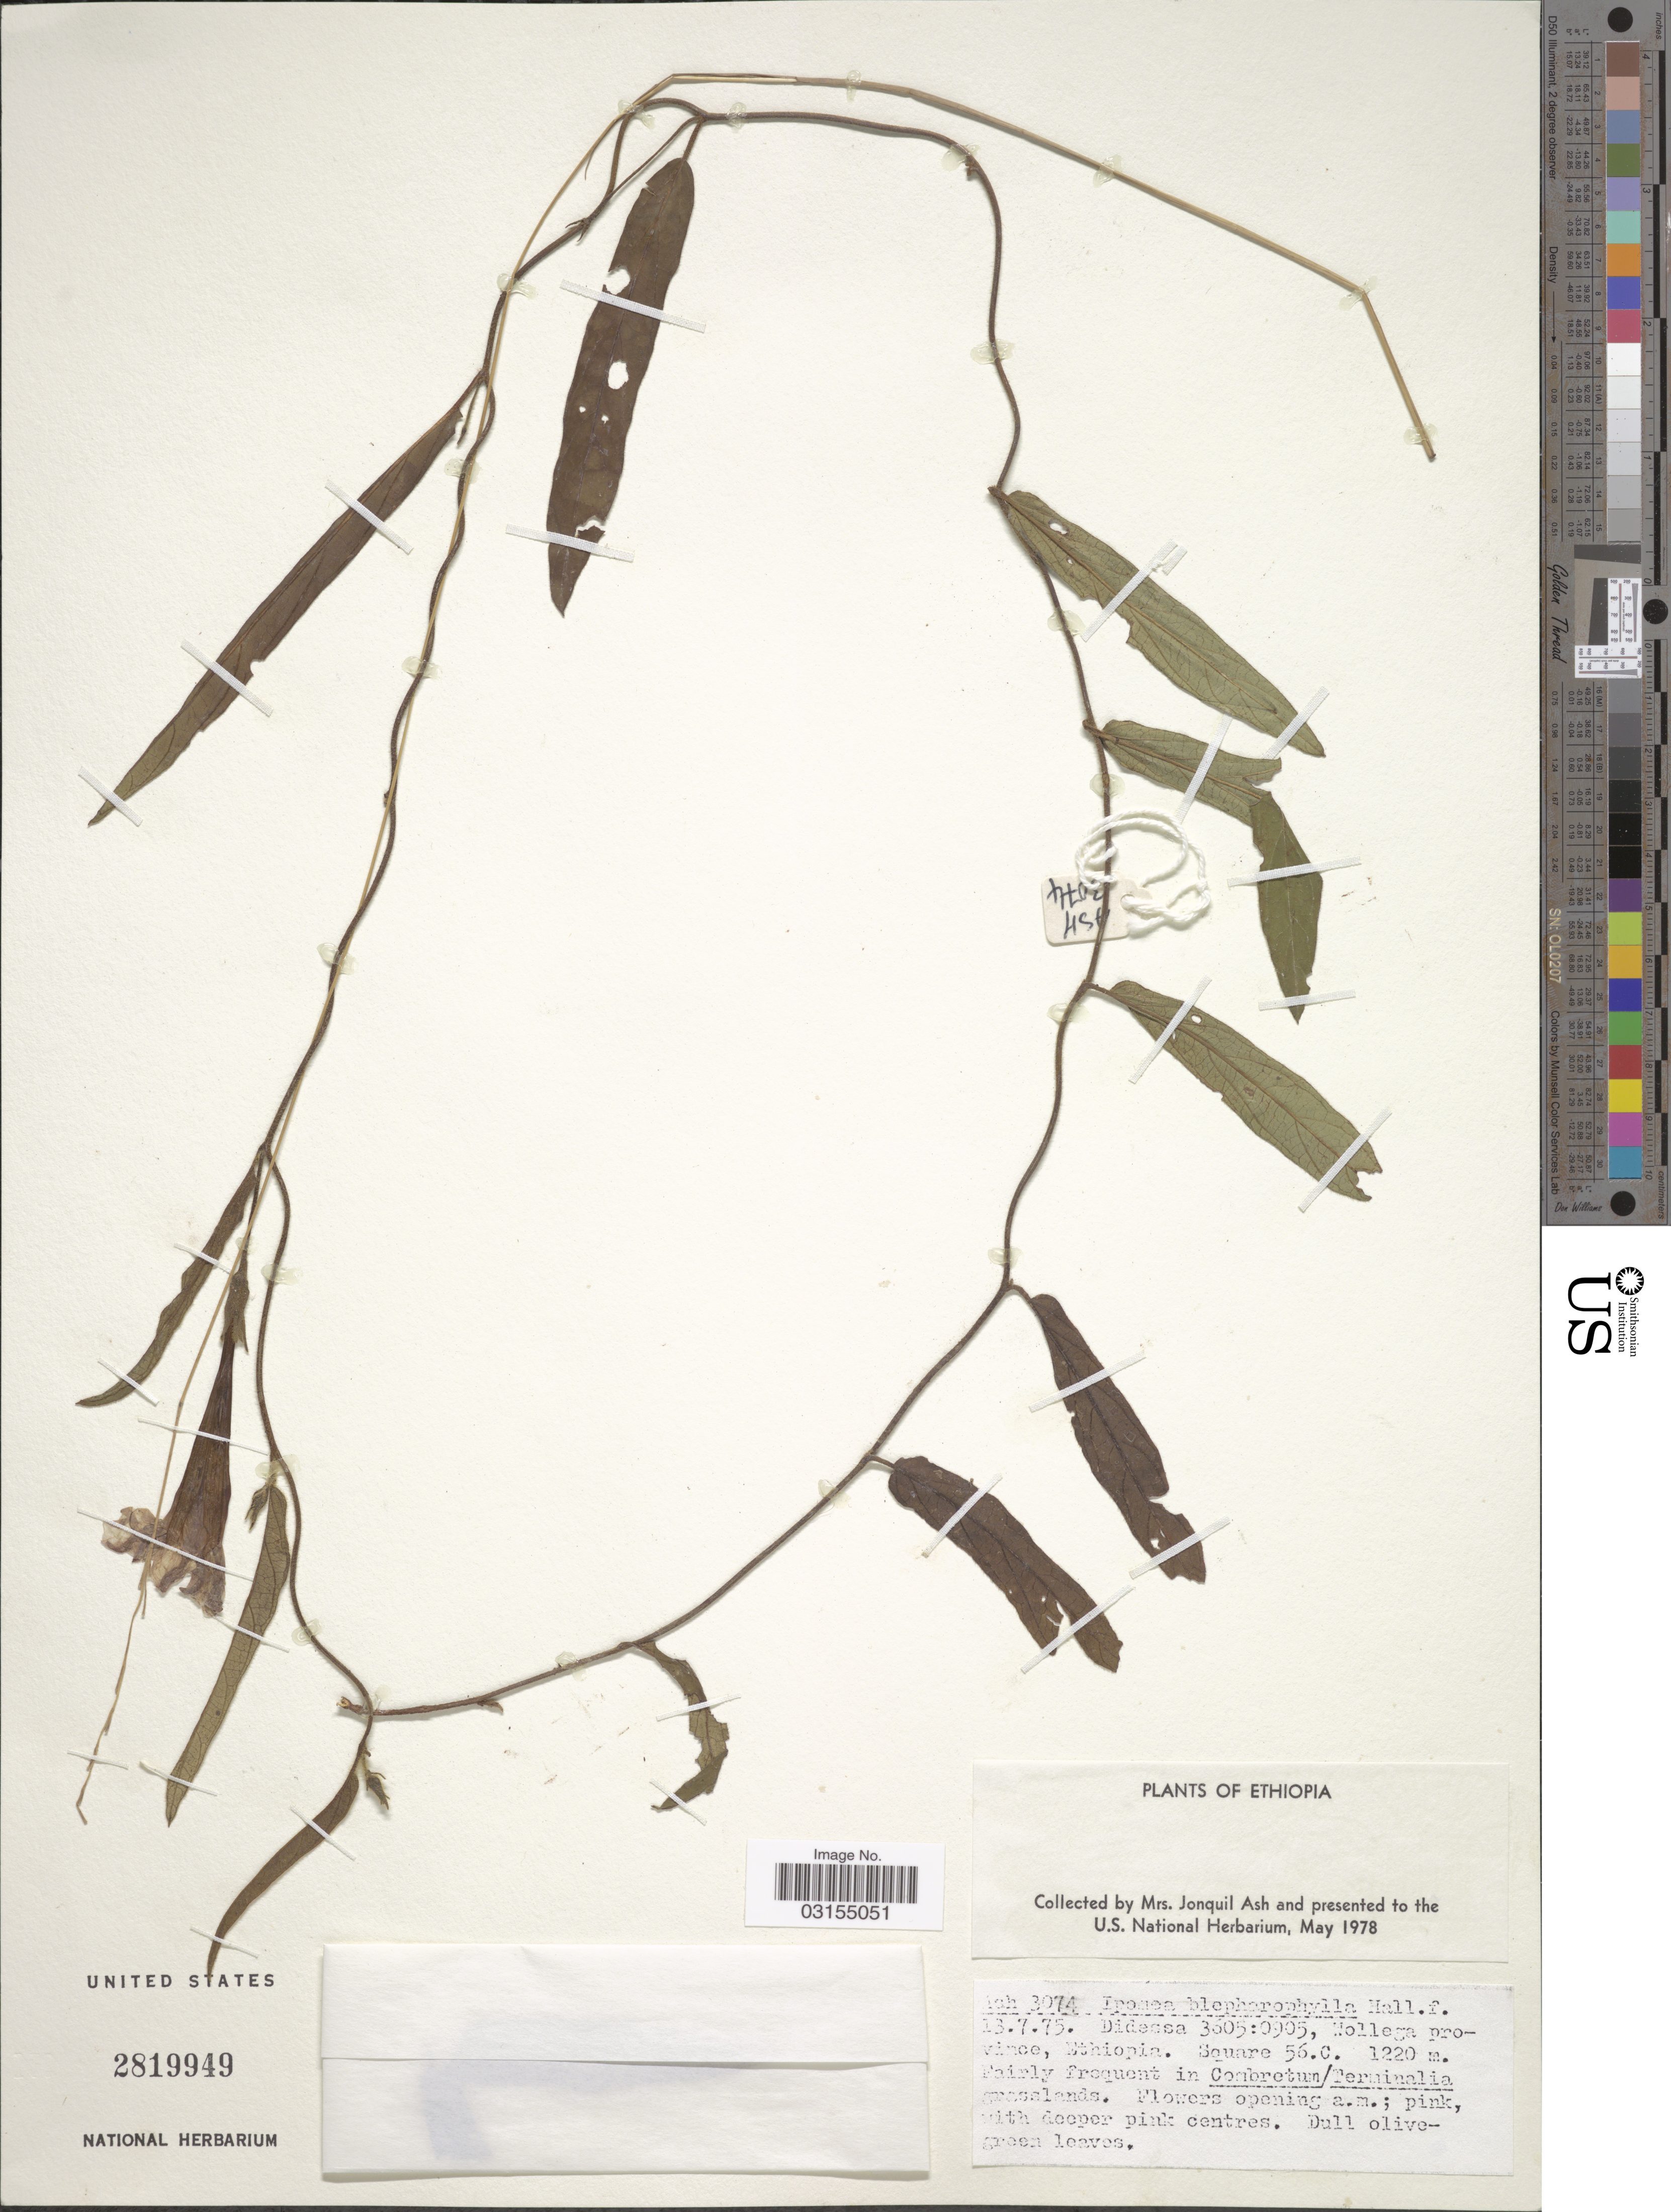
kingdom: Plantae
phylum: Tracheophyta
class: Magnoliopsida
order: Solanales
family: Convolvulaceae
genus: Ipomoea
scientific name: Ipomoea blepharophylla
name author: Hallier f.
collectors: J. Ash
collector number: Ash 3074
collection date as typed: Transcribed d/m/y: 13/7/75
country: Ethiopia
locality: Didessa 3605:0905, Wollega province. Square 56.C.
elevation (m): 1220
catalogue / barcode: US 2819949